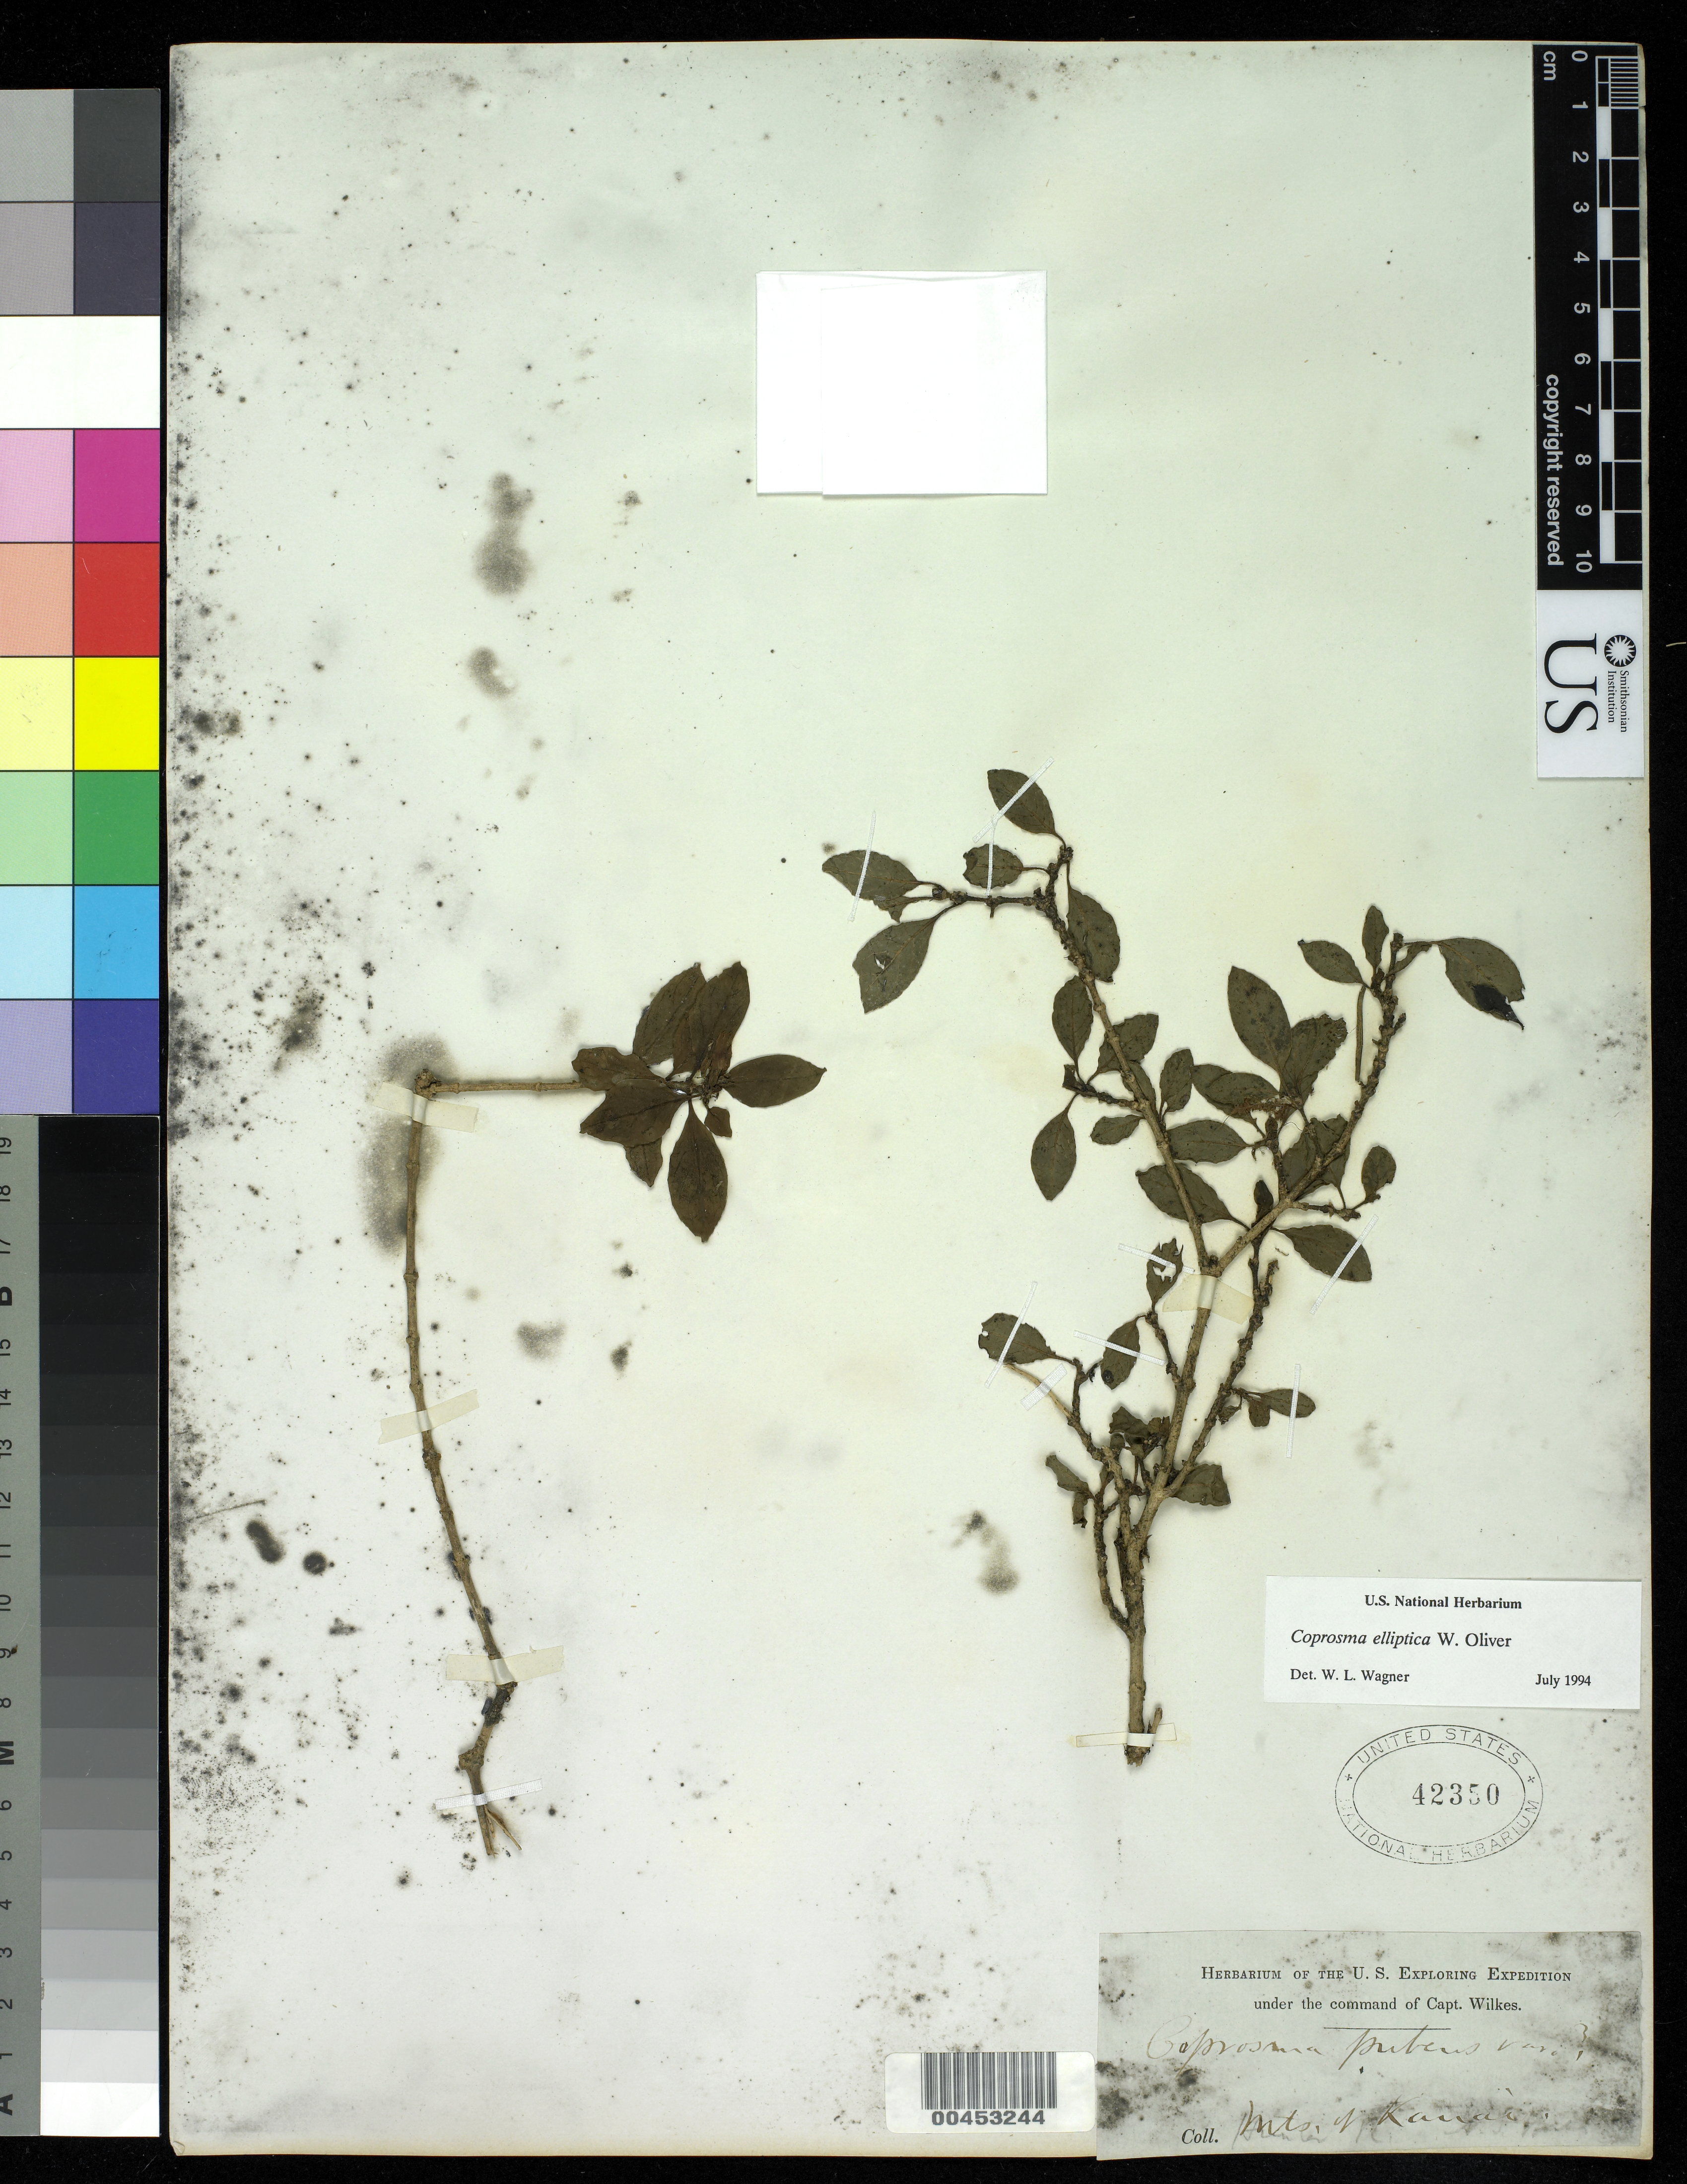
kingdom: Plantae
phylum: Tracheophyta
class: Magnoliopsida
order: Gentianales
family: Rubiaceae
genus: Coprosma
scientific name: Coprosma elliptica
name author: W.R.B. Oliv.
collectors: Wilkes Explor. Exped.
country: United States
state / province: Hawaii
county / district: Kauai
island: Kaua'i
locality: Mts of Kauai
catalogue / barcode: US 42350